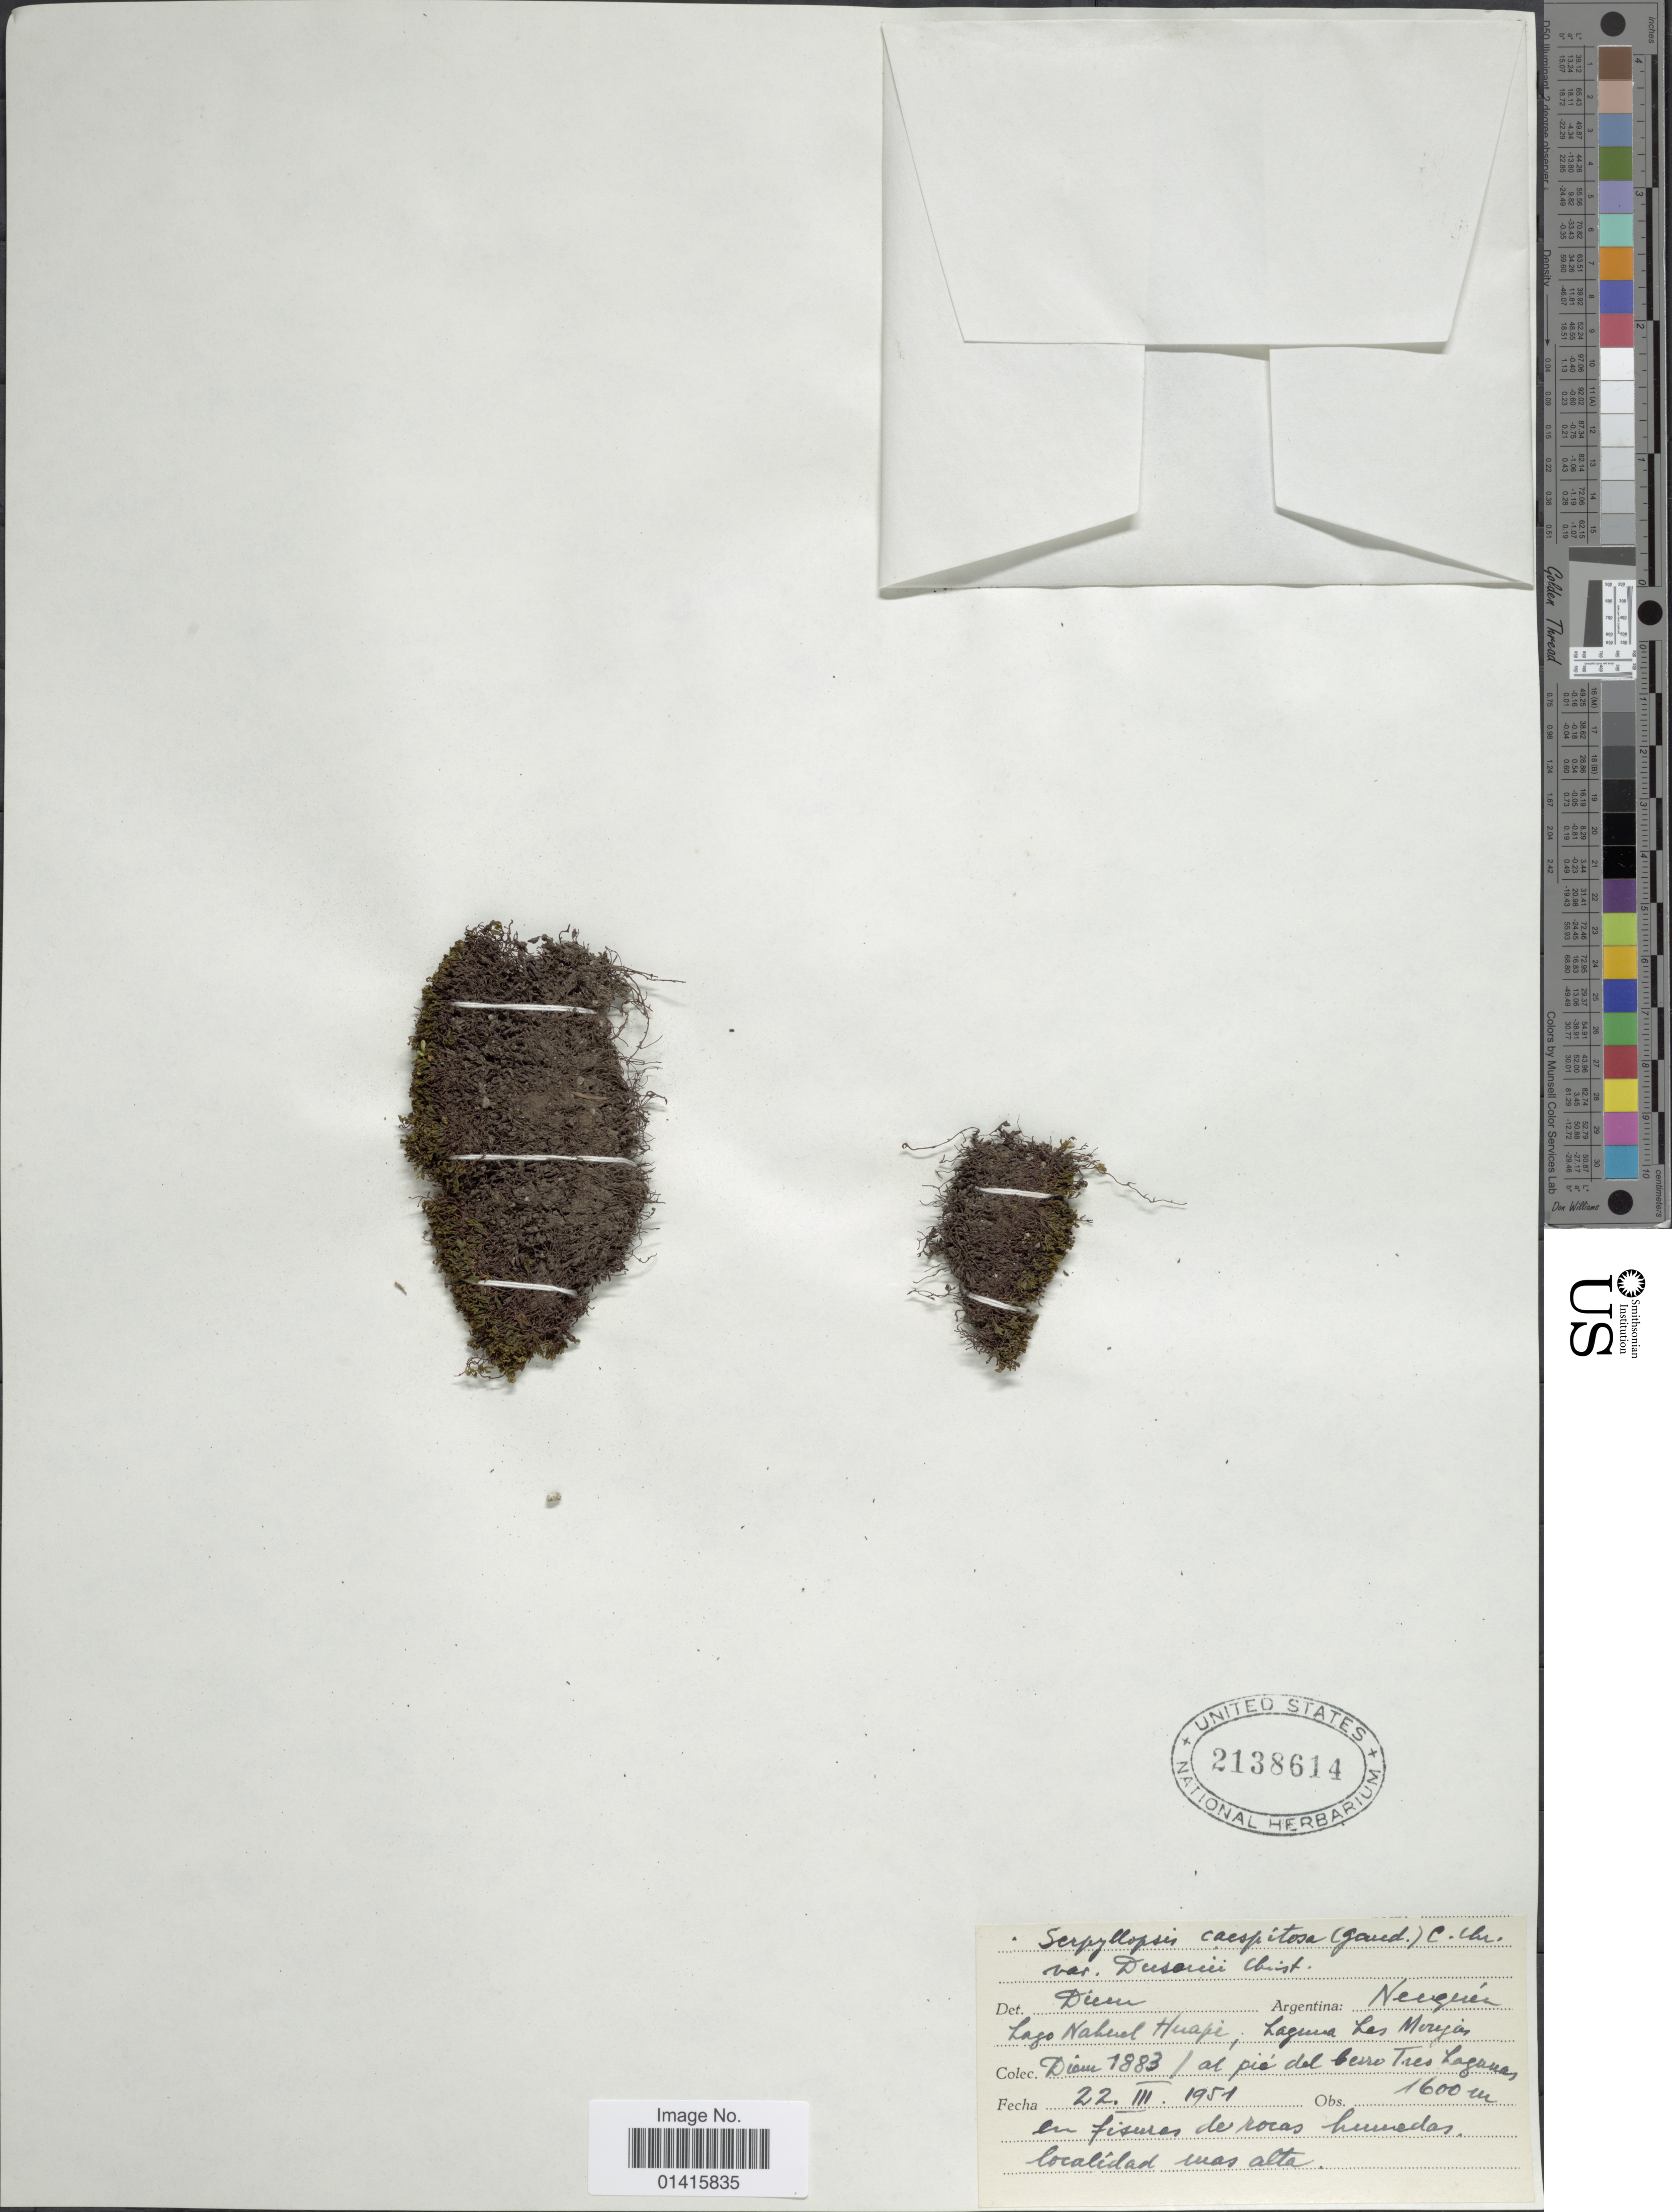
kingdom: Plantae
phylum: Tracheophyta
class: Polypodiopsida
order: Hymenophyllales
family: Hymenophyllaceae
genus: Hymenophyllum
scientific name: Hymenophyllum caespitosum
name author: Gaudich.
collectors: Diem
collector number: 1883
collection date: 1951-03-22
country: Argentina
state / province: Neuquen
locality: Argentina Neuquen, lago Nahuel Huapi, Laguna las Moregas.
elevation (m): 1600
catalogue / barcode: US 2138614